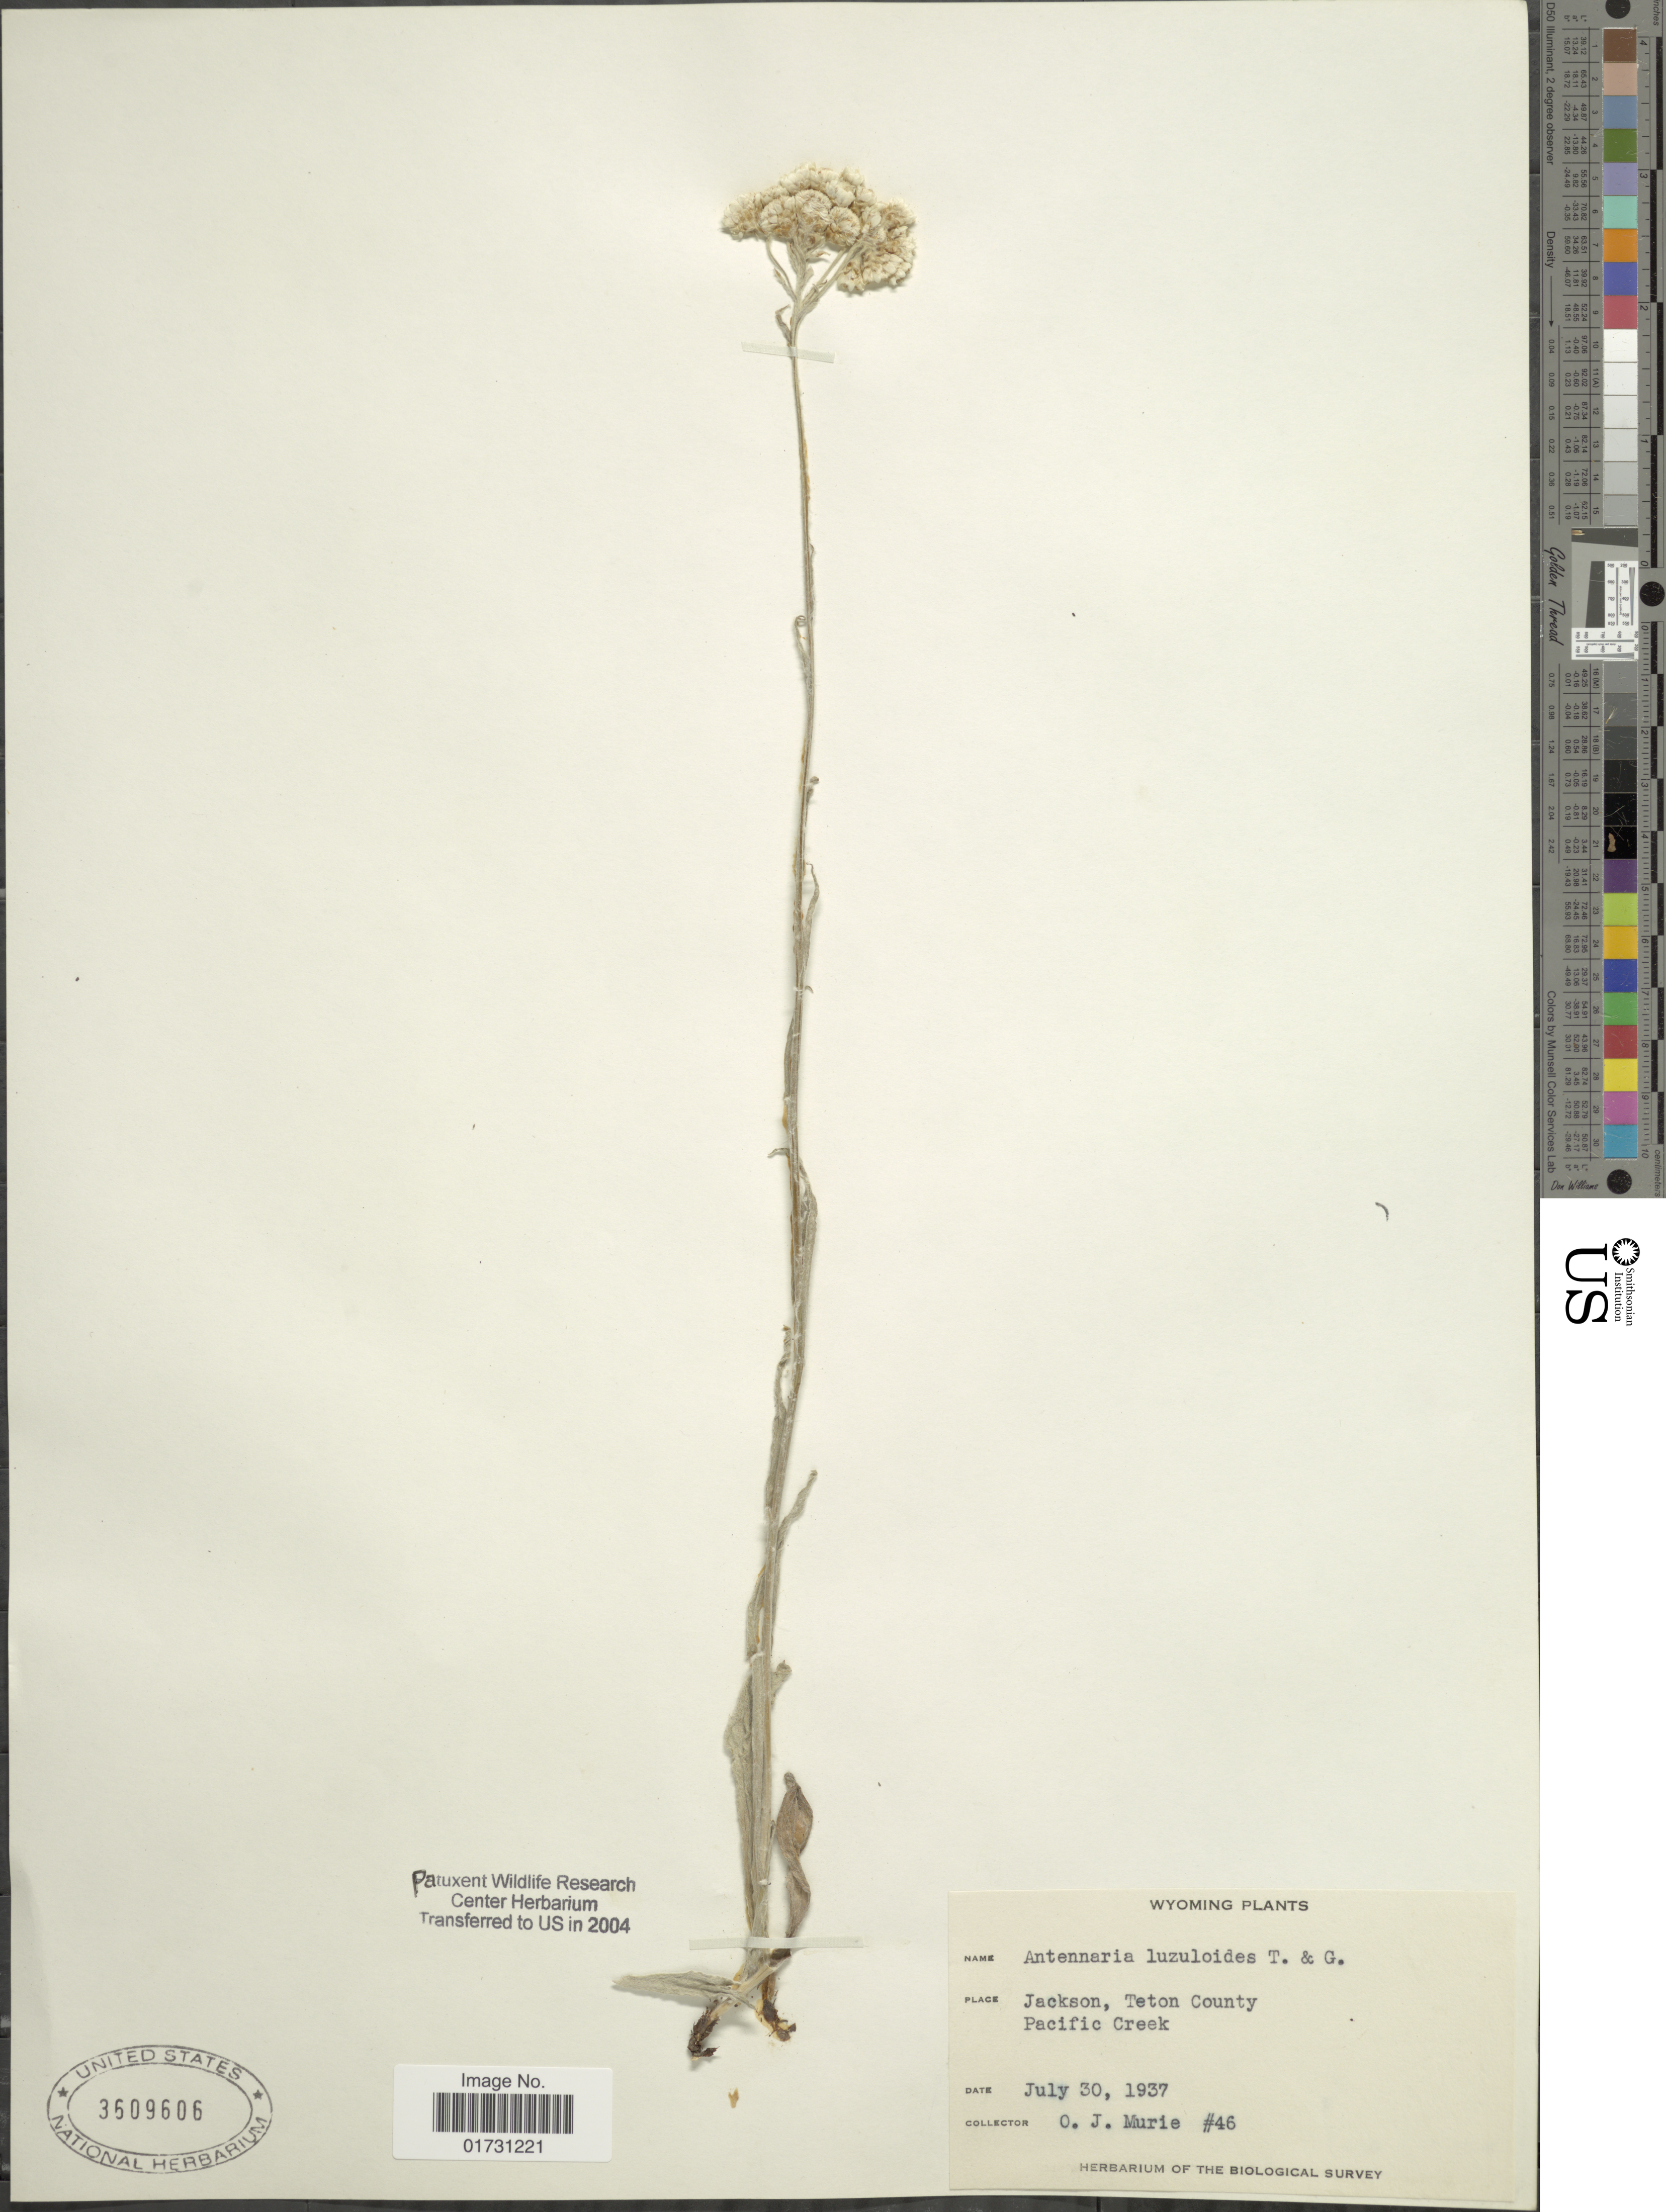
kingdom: Plantae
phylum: Tracheophyta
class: Magnoliopsida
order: Asterales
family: Asteraceae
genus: Antennaria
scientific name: Antennaria luzuloides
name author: Torr. & A. Gray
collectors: O. Murie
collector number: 46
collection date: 1937-07-30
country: United States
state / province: Wyoming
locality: Jackson, Teton County, Pacific Creek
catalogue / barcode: US 3609606